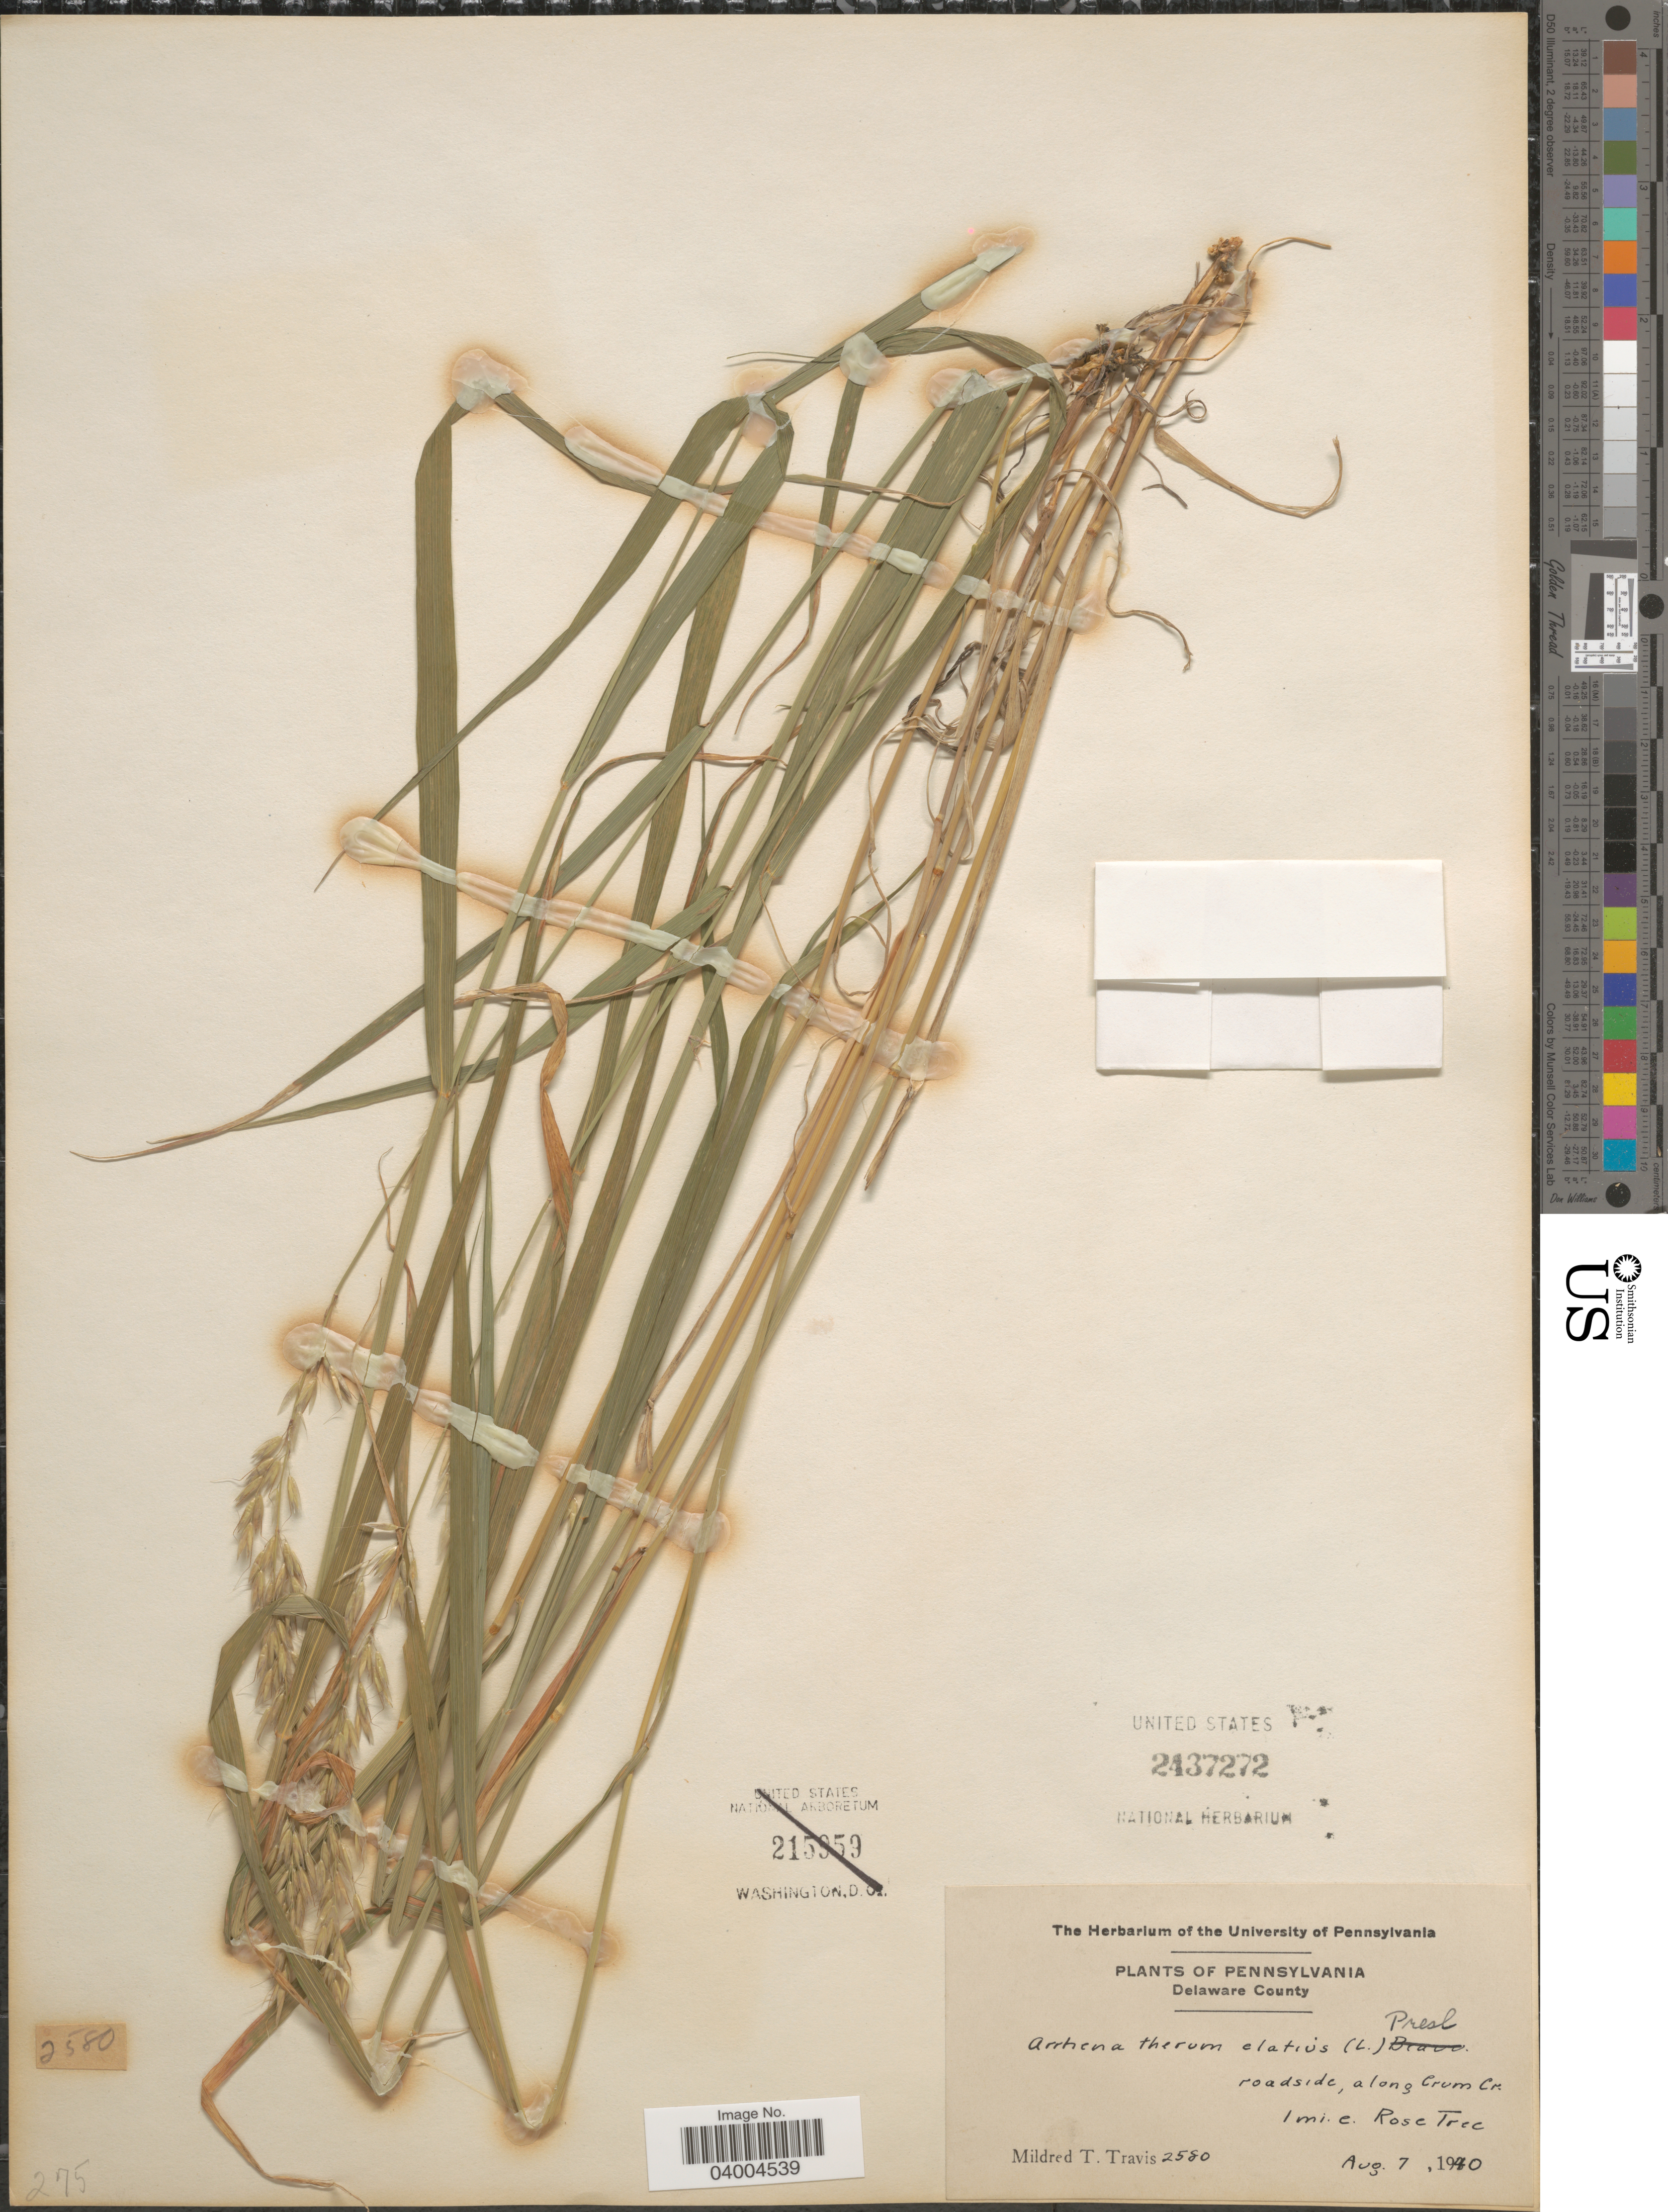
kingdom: Plantae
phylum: Tracheophyta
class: Liliopsida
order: Poales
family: Poaceae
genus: Arrhenatherum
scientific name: Arrhenatherum elatius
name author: (L.) J. Presl & C. Presl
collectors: M. Travis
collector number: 2580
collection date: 1940-08-07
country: United States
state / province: Pennsylvania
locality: Delaware County. Roadside, along Crum Cr. 1 mi. e. Rose Tree.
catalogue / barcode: US 2437272